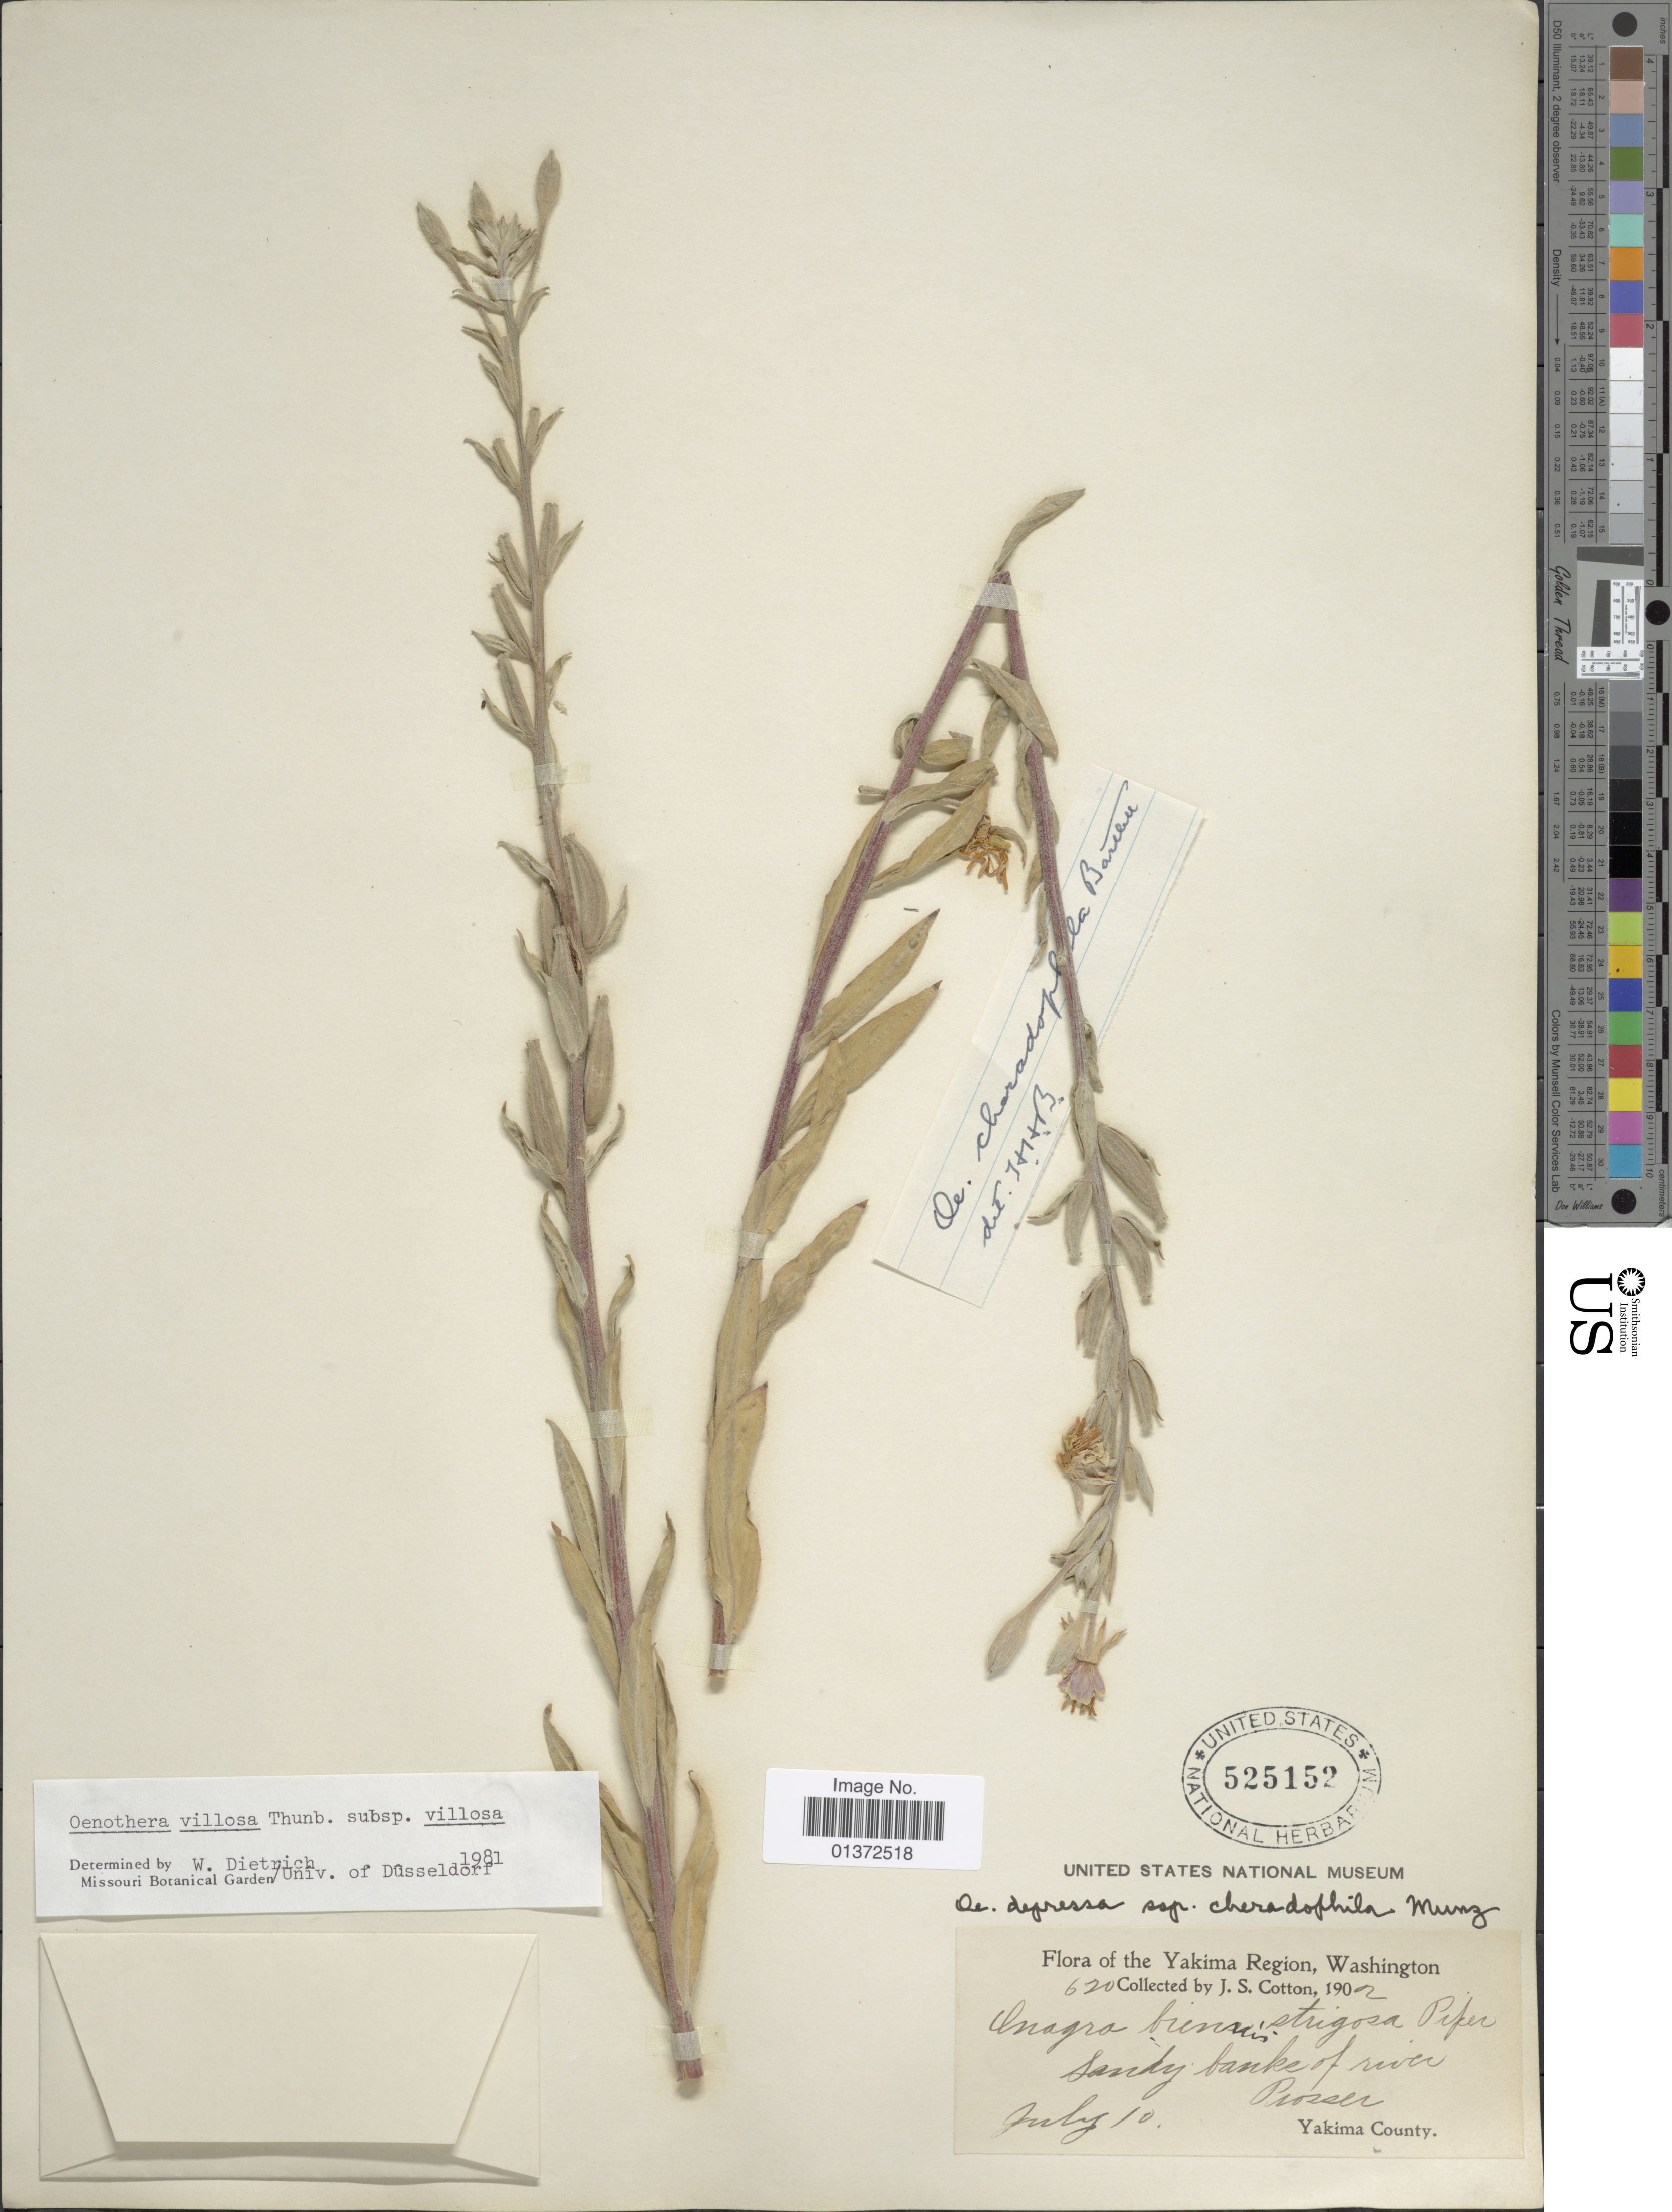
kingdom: Plantae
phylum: Tracheophyta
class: Magnoliopsida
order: Myrtales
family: Onagraceae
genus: Oenothera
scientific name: Oenothera villosa subsp. villosa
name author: Thunb.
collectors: J. S. Cotton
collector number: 620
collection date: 1902-07-10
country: United States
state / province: Washington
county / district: Yakima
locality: Yakima Region, sandy bank of river Prosser.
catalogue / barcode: US 525152